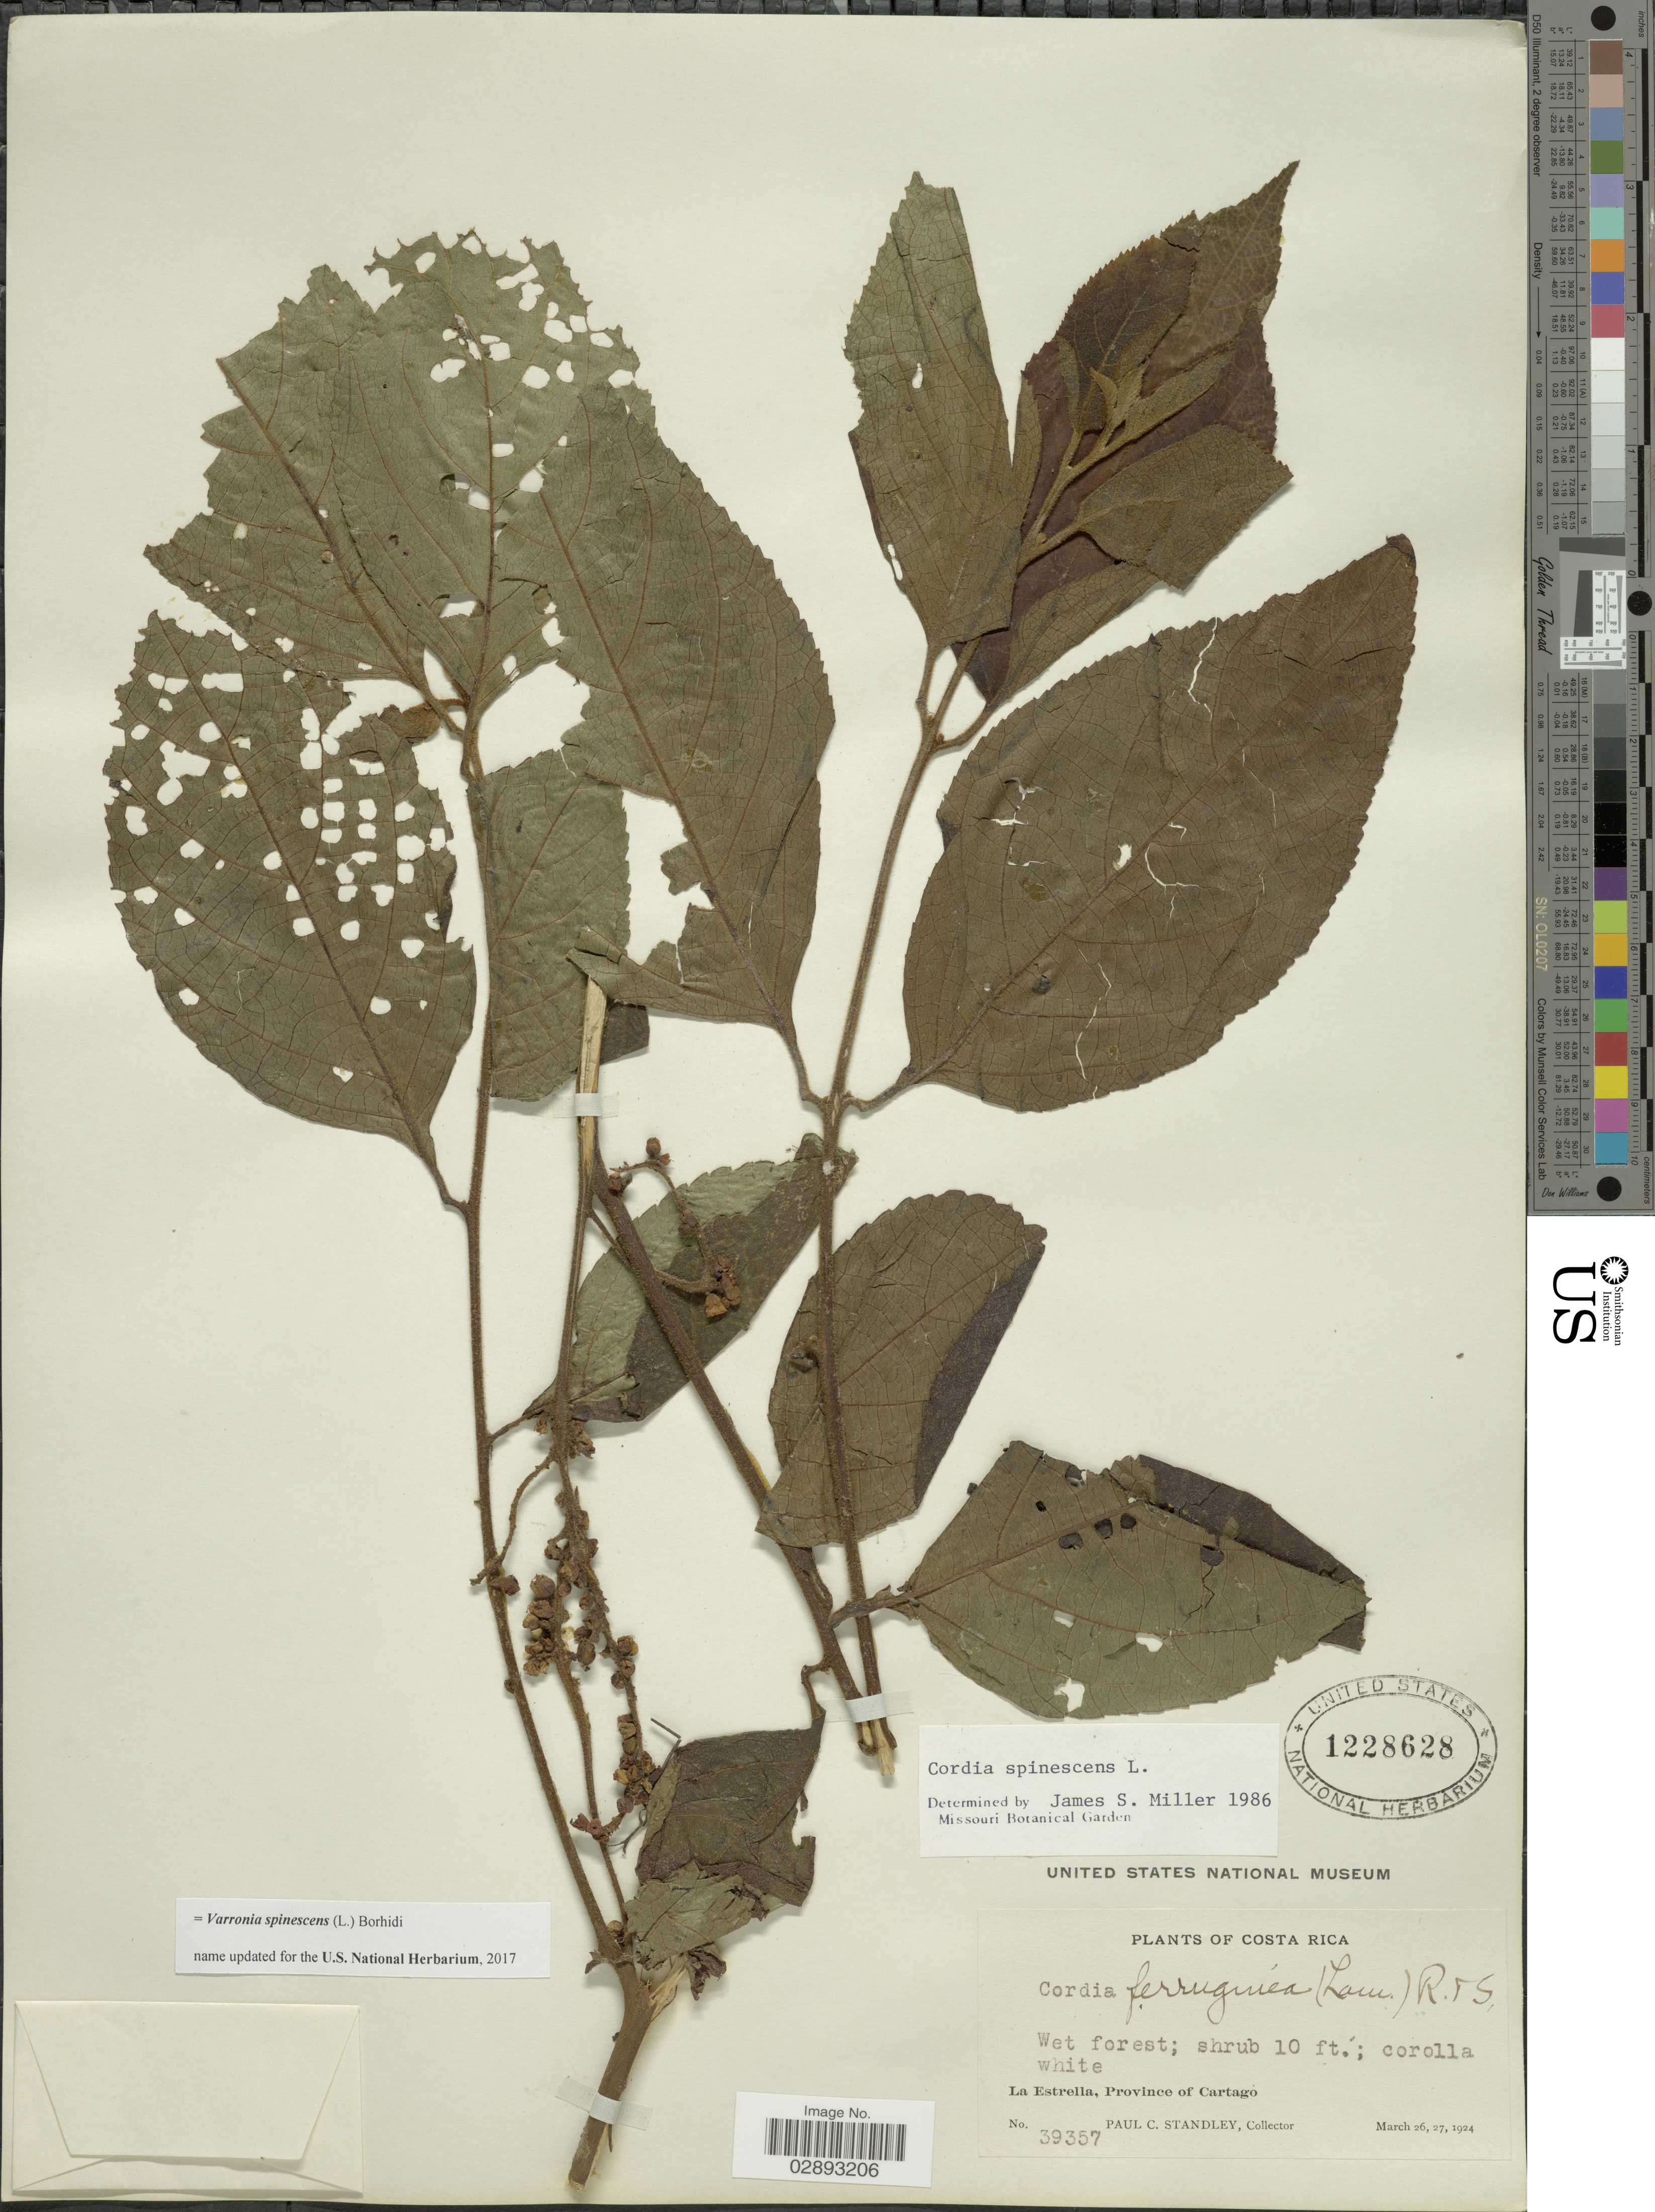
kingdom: Plantae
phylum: Tracheophyta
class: Magnoliopsida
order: Boraginales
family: Cordiaceae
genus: Varronia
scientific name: Varronia spinescens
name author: (L.) Borhidi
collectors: P. C. Standley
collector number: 39357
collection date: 1924-03-26/1924-03-27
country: Costa Rica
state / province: Cartago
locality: La Estrella, Province of Cartago.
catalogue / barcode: US 1228628